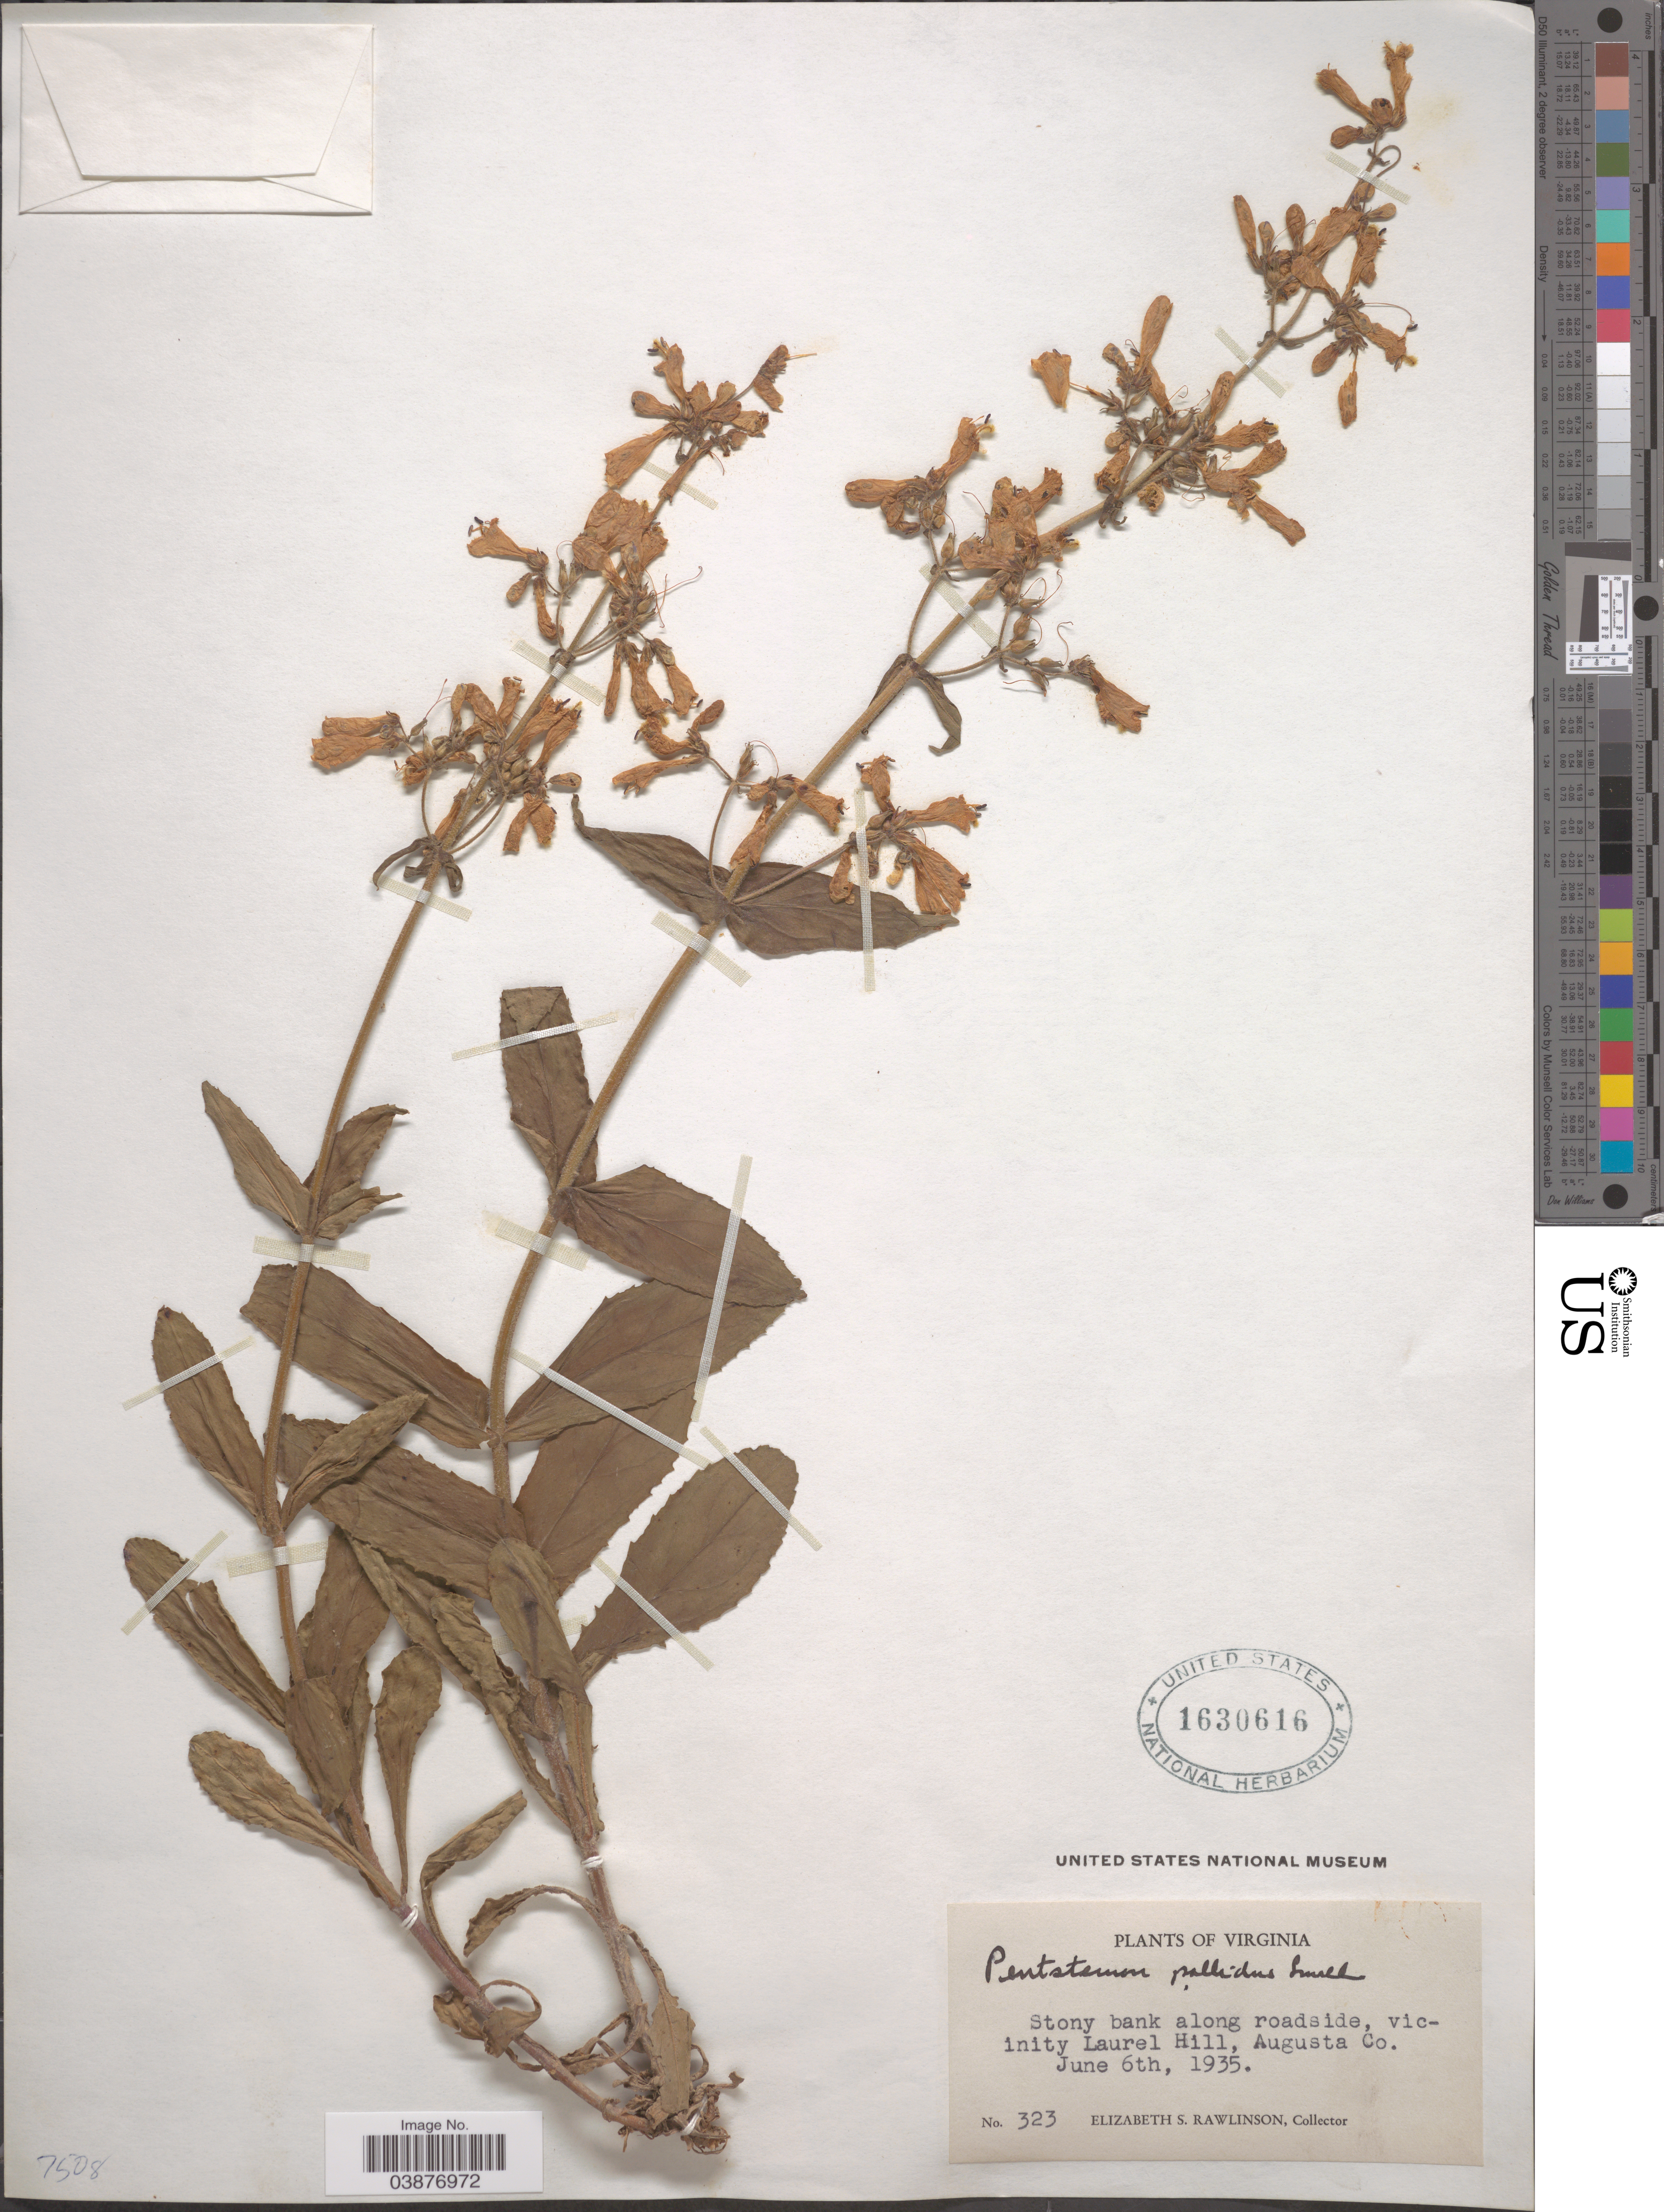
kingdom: Plantae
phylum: Tracheophyta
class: Magnoliopsida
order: Lamiales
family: Plantaginaceae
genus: Penstemon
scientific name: Penstemon pallidus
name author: Small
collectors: E. S. Rawlinson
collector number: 323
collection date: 1935-06-06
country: United States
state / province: Virginia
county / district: Augusta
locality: Stony bank along roadside, vicinity Laurel Hill, Augusta Co.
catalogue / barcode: US 1630616